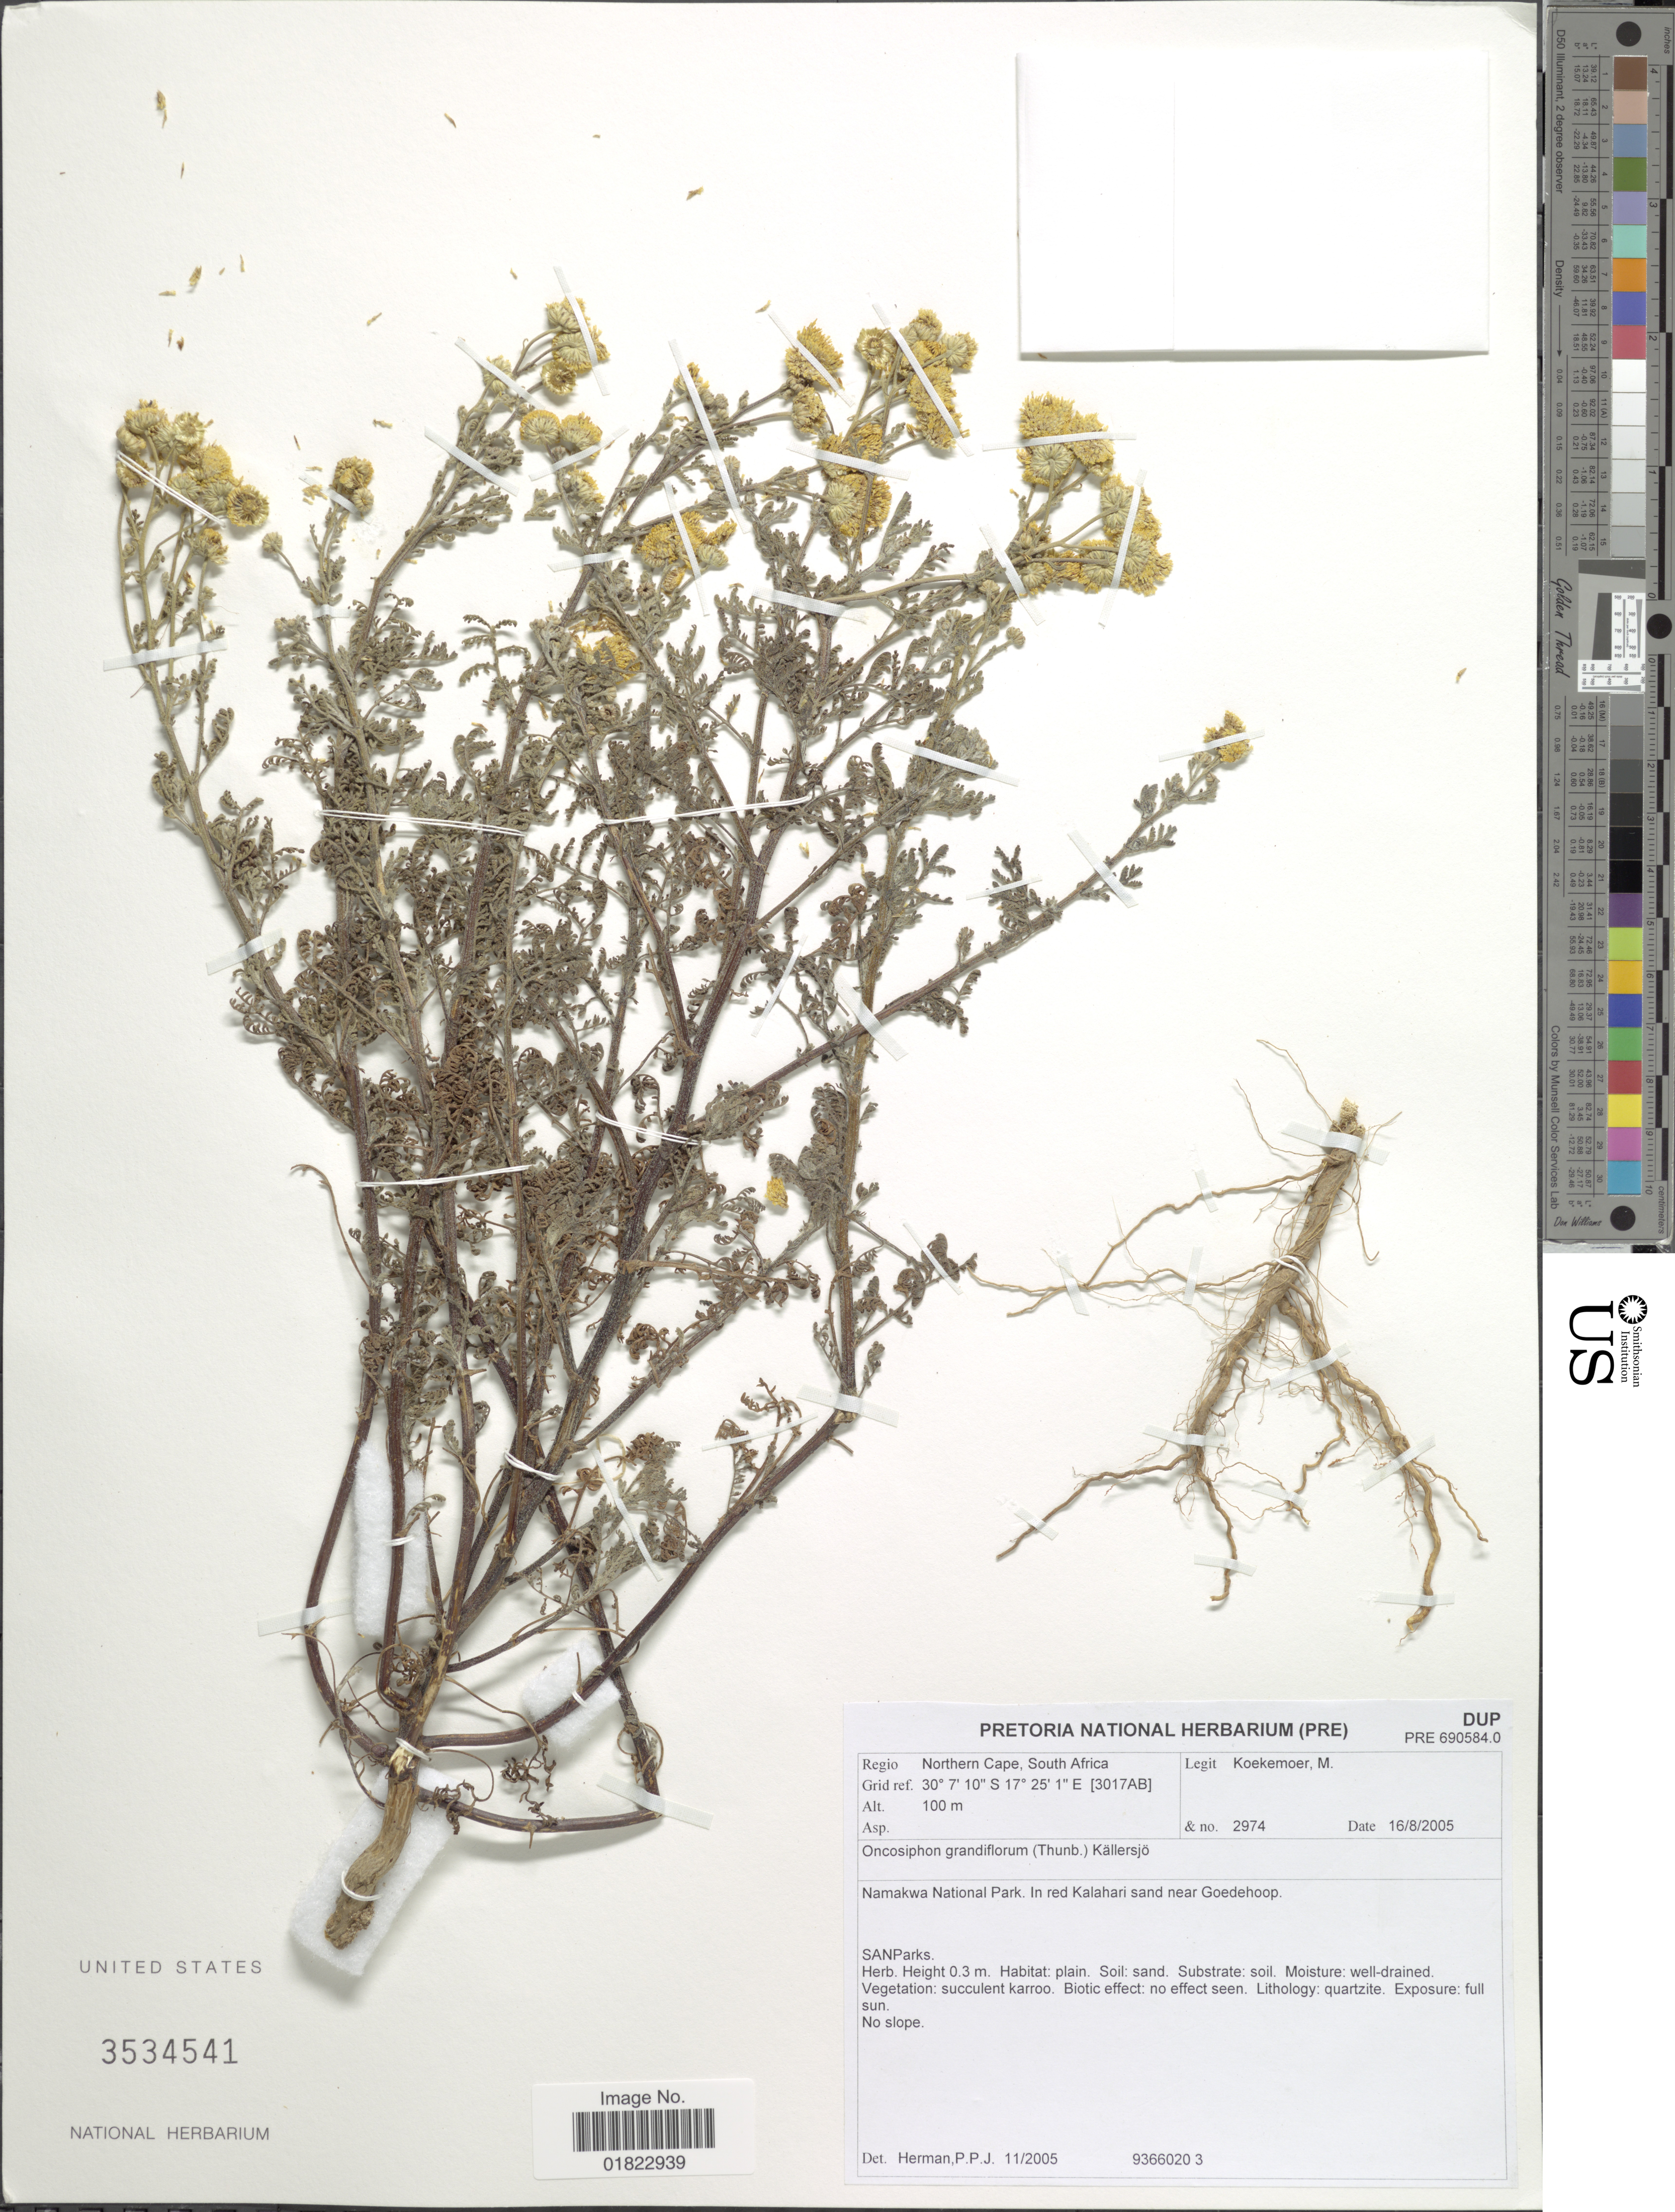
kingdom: Plantae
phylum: Tracheophyta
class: Magnoliopsida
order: Asterales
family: Asteraceae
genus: Oncosiphon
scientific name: Oncosiphon grandiflorum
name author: (Thunb.) Källersjö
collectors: M. Koekemoer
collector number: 2974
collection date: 2005-08-16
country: South Africa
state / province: Northern Cape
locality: Regio Northern Cape, South Africa. Namakwa National Park. In red Kalahari sand near Goedehoop.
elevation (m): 100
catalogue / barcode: US 3534541